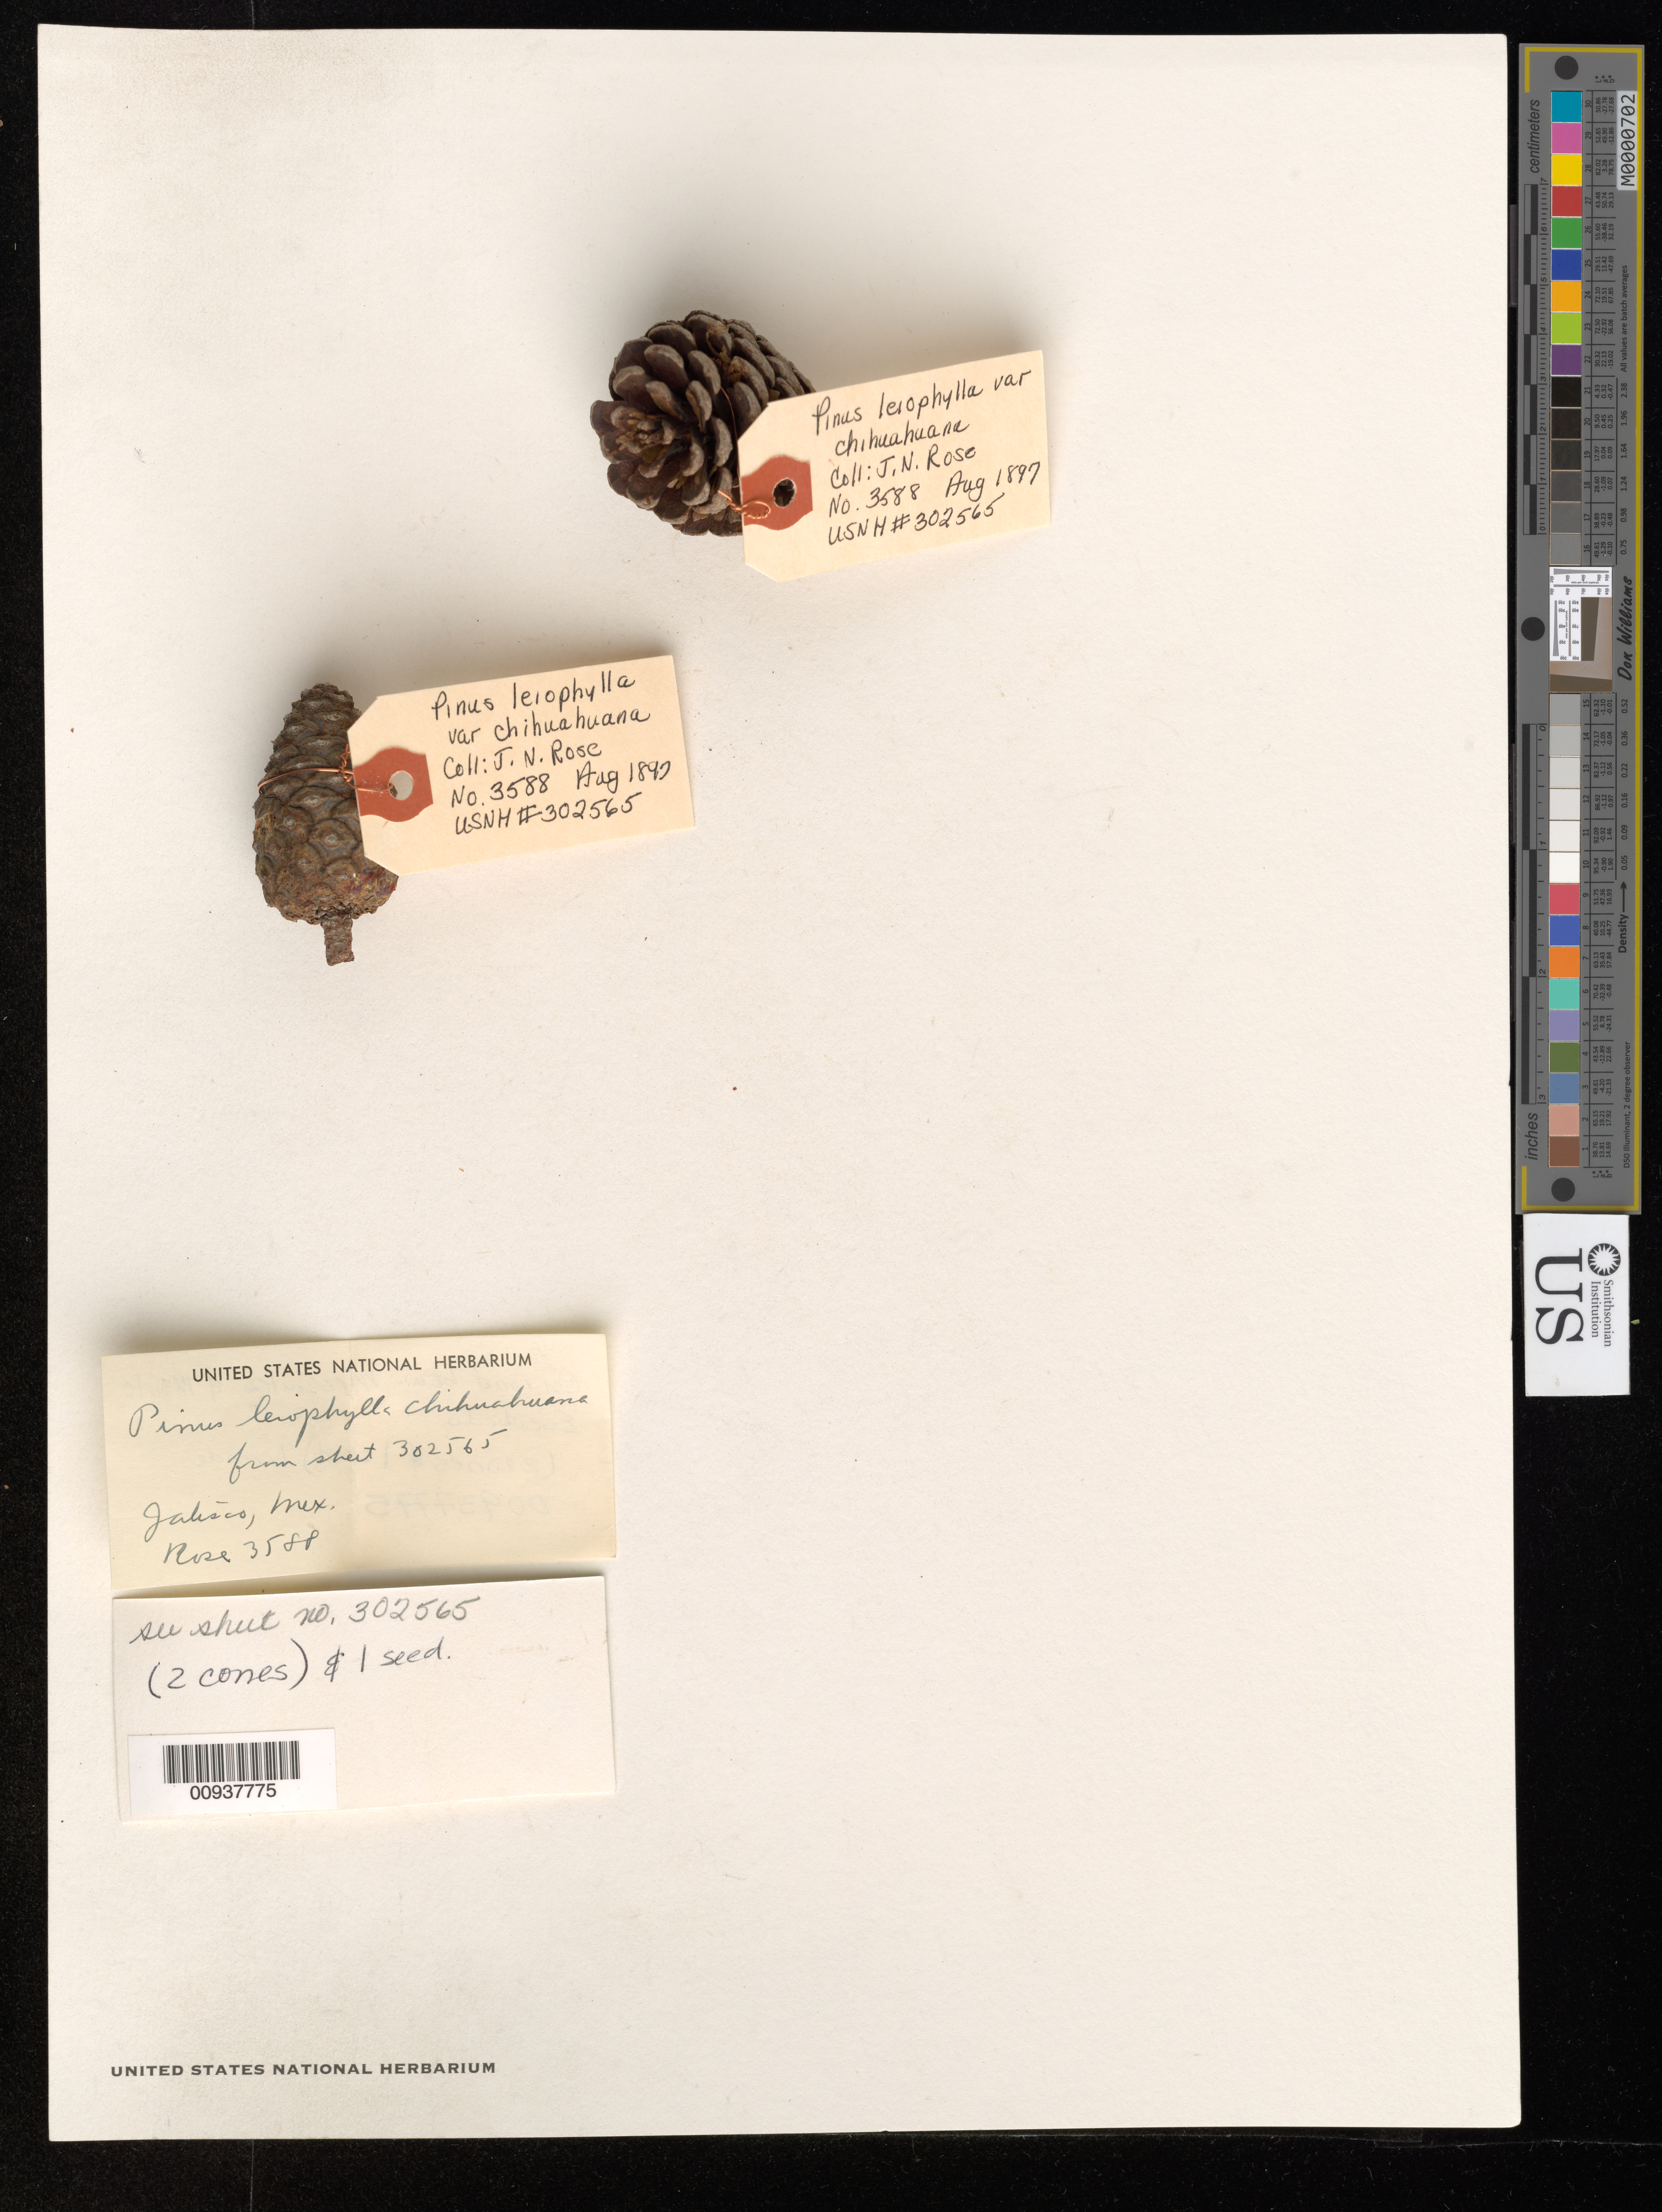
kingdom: Plantae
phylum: Tracheophyta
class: Pinopsida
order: Pinales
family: Pinaceae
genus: Pinus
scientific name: Pinus leiophylla var. chihuahuana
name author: (Engelm.) Shaw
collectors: J. N. Rose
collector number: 3588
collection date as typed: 26 Aug 1897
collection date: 1897-08-26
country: Mexico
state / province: Jalisco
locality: On road between Mesquites & Monte Escobedo.